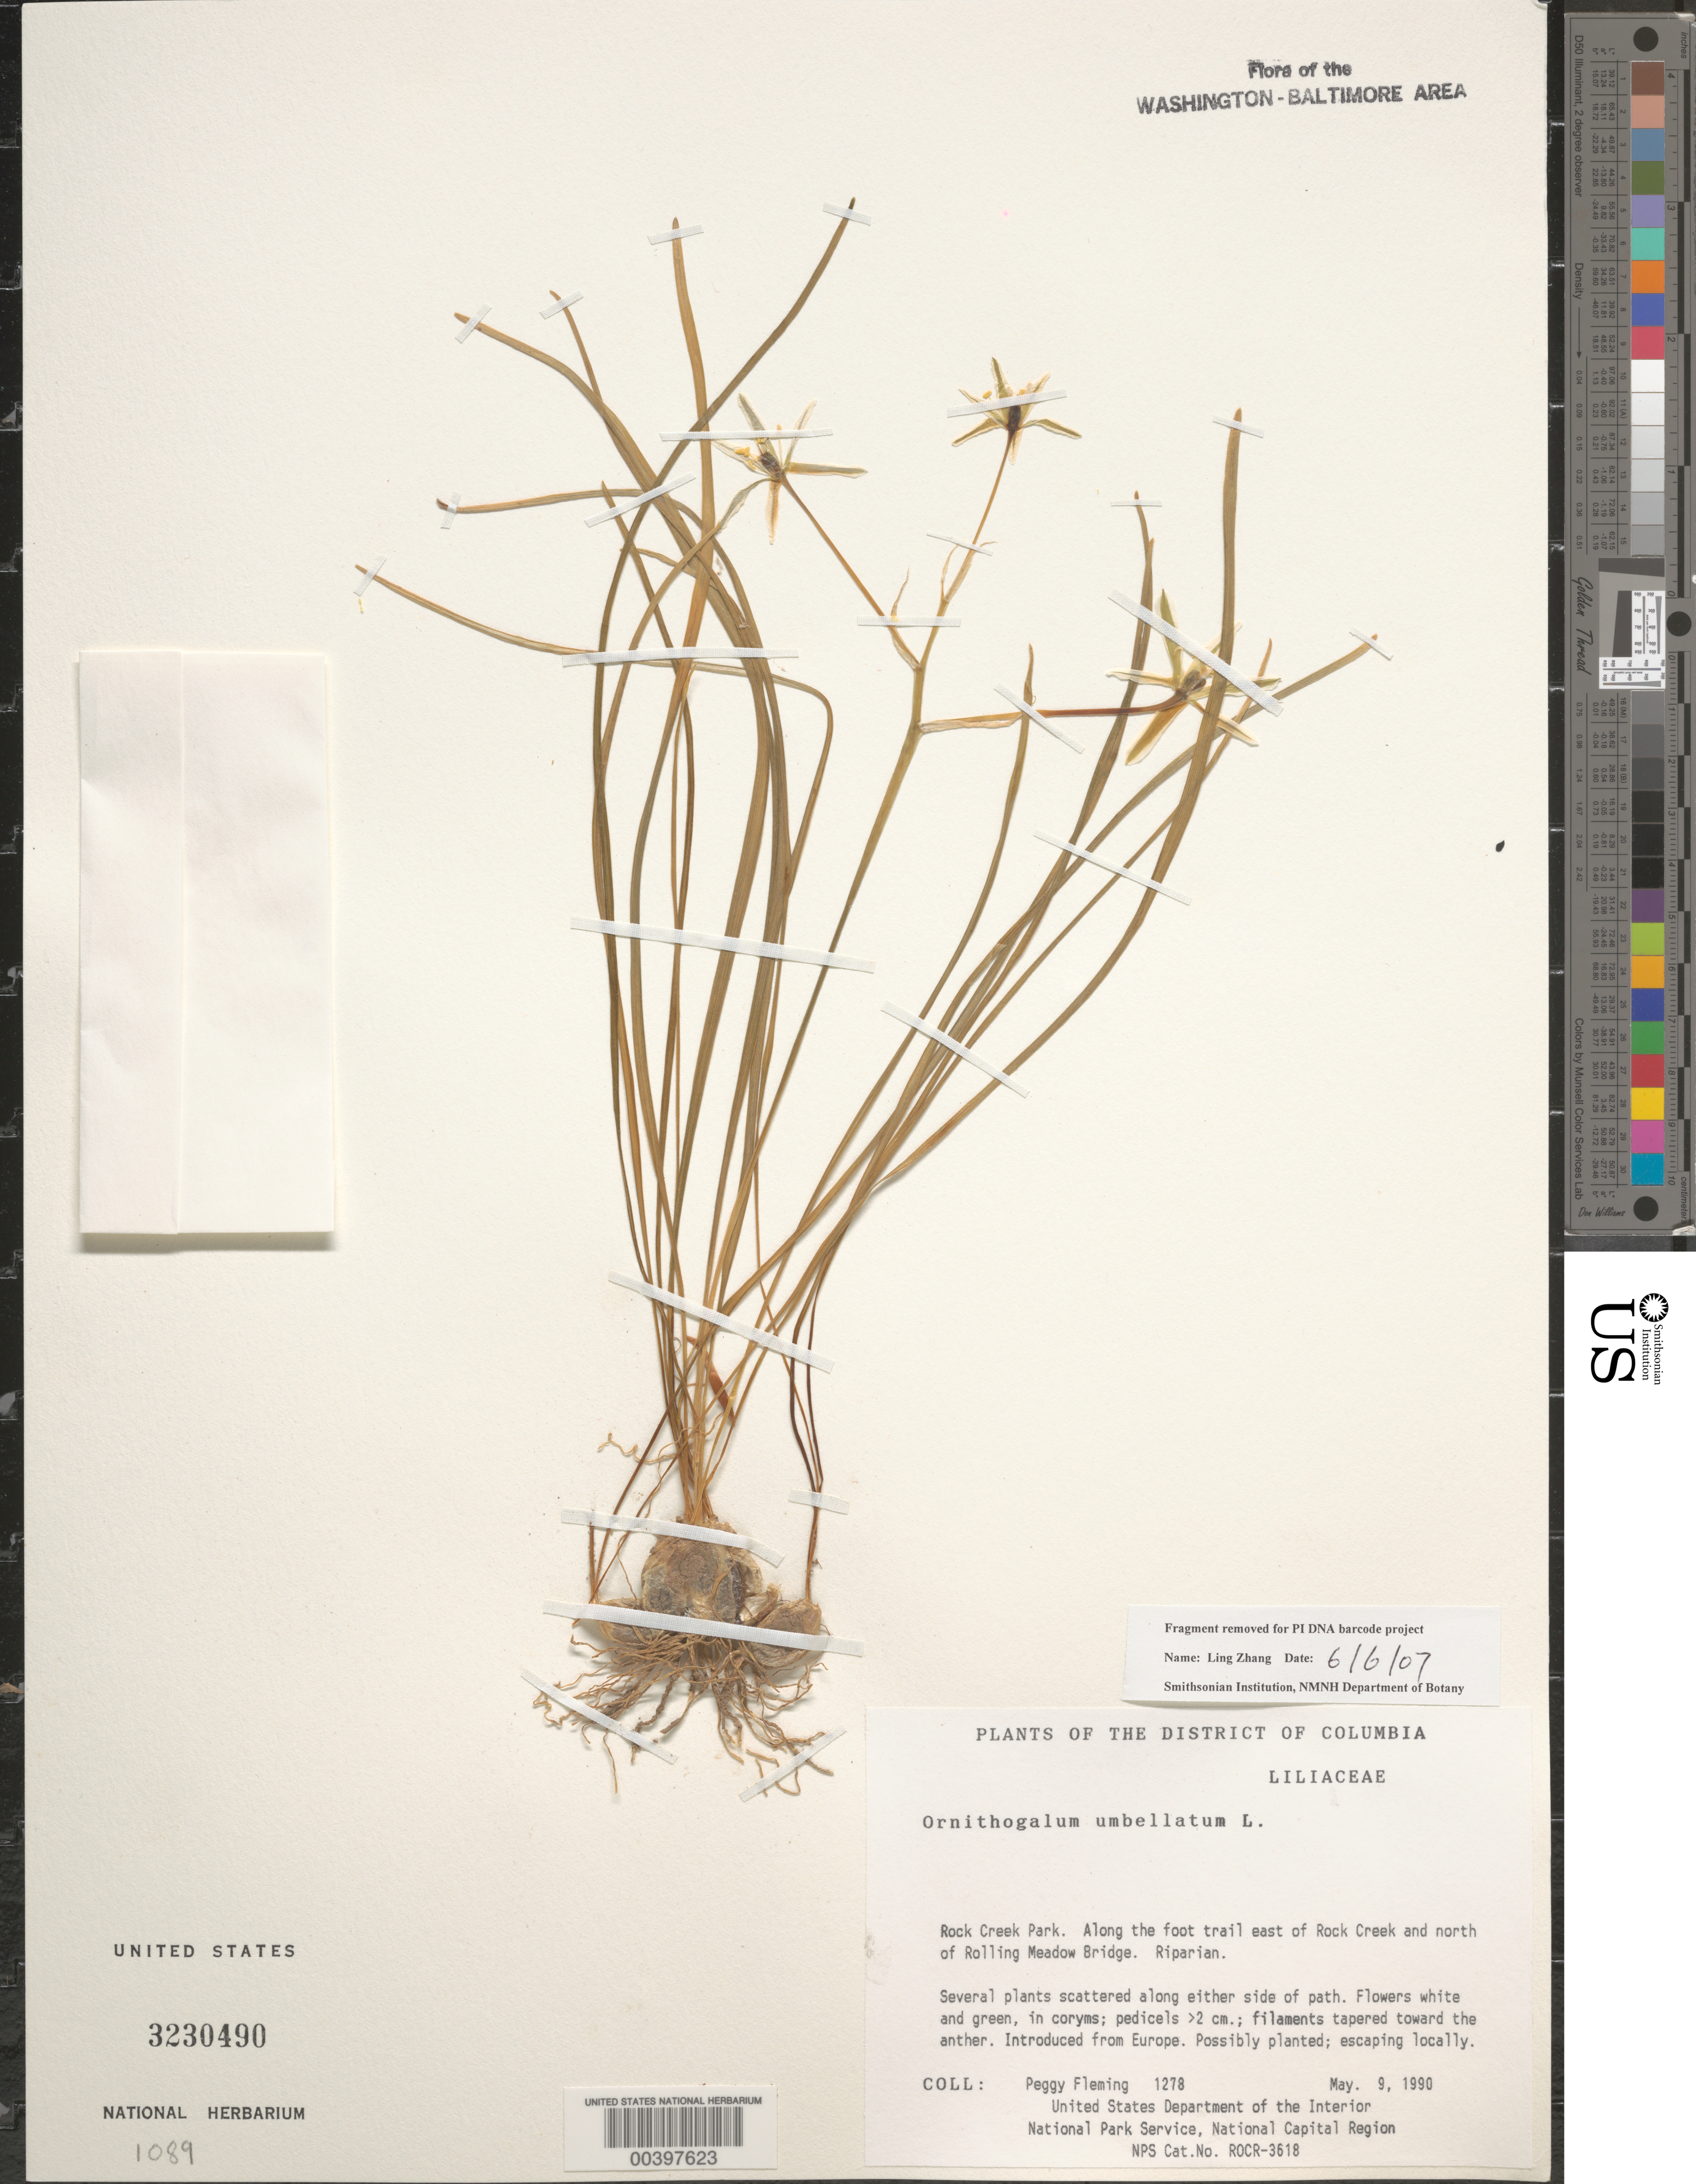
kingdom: Plantae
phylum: Tracheophyta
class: Liliopsida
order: Asparagales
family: Asparagaceae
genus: Ornithogalum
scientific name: Ornithogalum umbellatum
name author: L.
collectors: P. Fleming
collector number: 1278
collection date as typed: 09 May 1990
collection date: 1990-05-09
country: United States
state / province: District of Columbia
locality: Rock Creek Park, along foot trail E of Rock Creek and N of Rolling Meadow Bridge Rock Creek Park and vicinity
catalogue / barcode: US 3230490